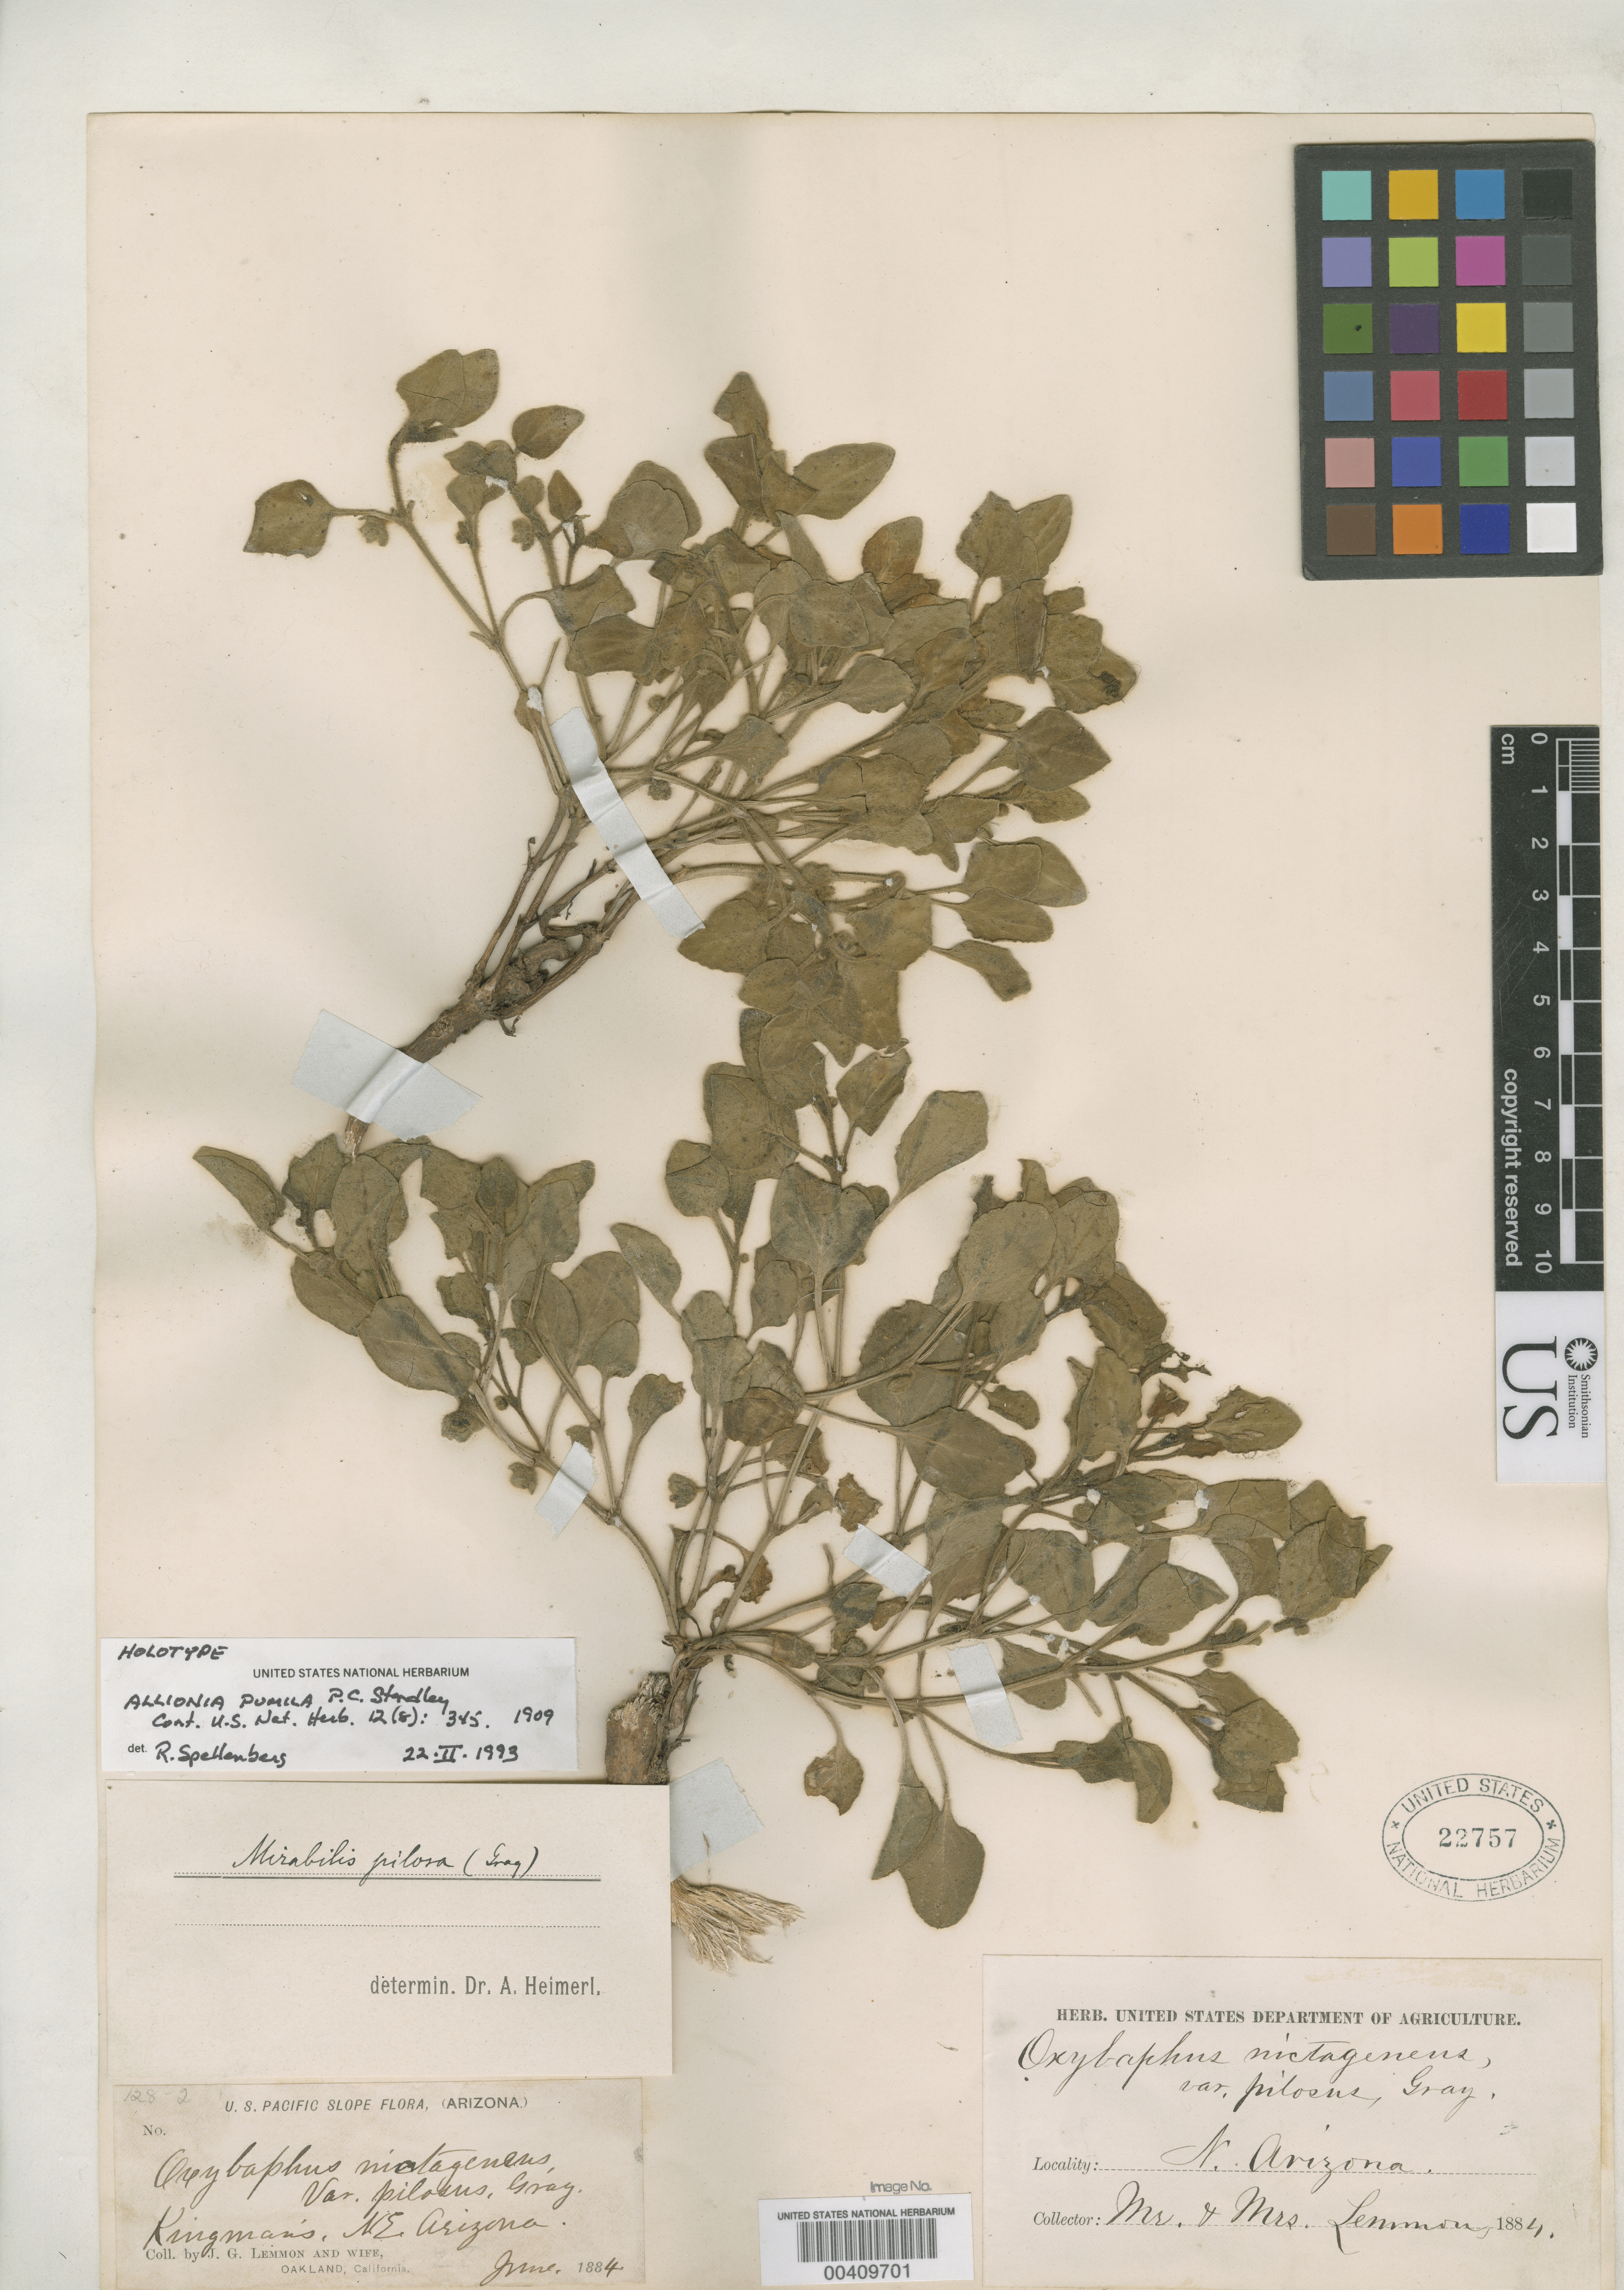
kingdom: Plantae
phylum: Tracheophyta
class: Magnoliopsida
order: Caryophyllales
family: Nyctaginaceae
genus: Allionia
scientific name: Allionia pumila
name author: Standl.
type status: Holotype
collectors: J. G. Lemmon & J. Lemmon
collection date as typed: Jun 1884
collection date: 1884-06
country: United States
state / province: Arizona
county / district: Mohave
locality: Kingman's.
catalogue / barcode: US 22757